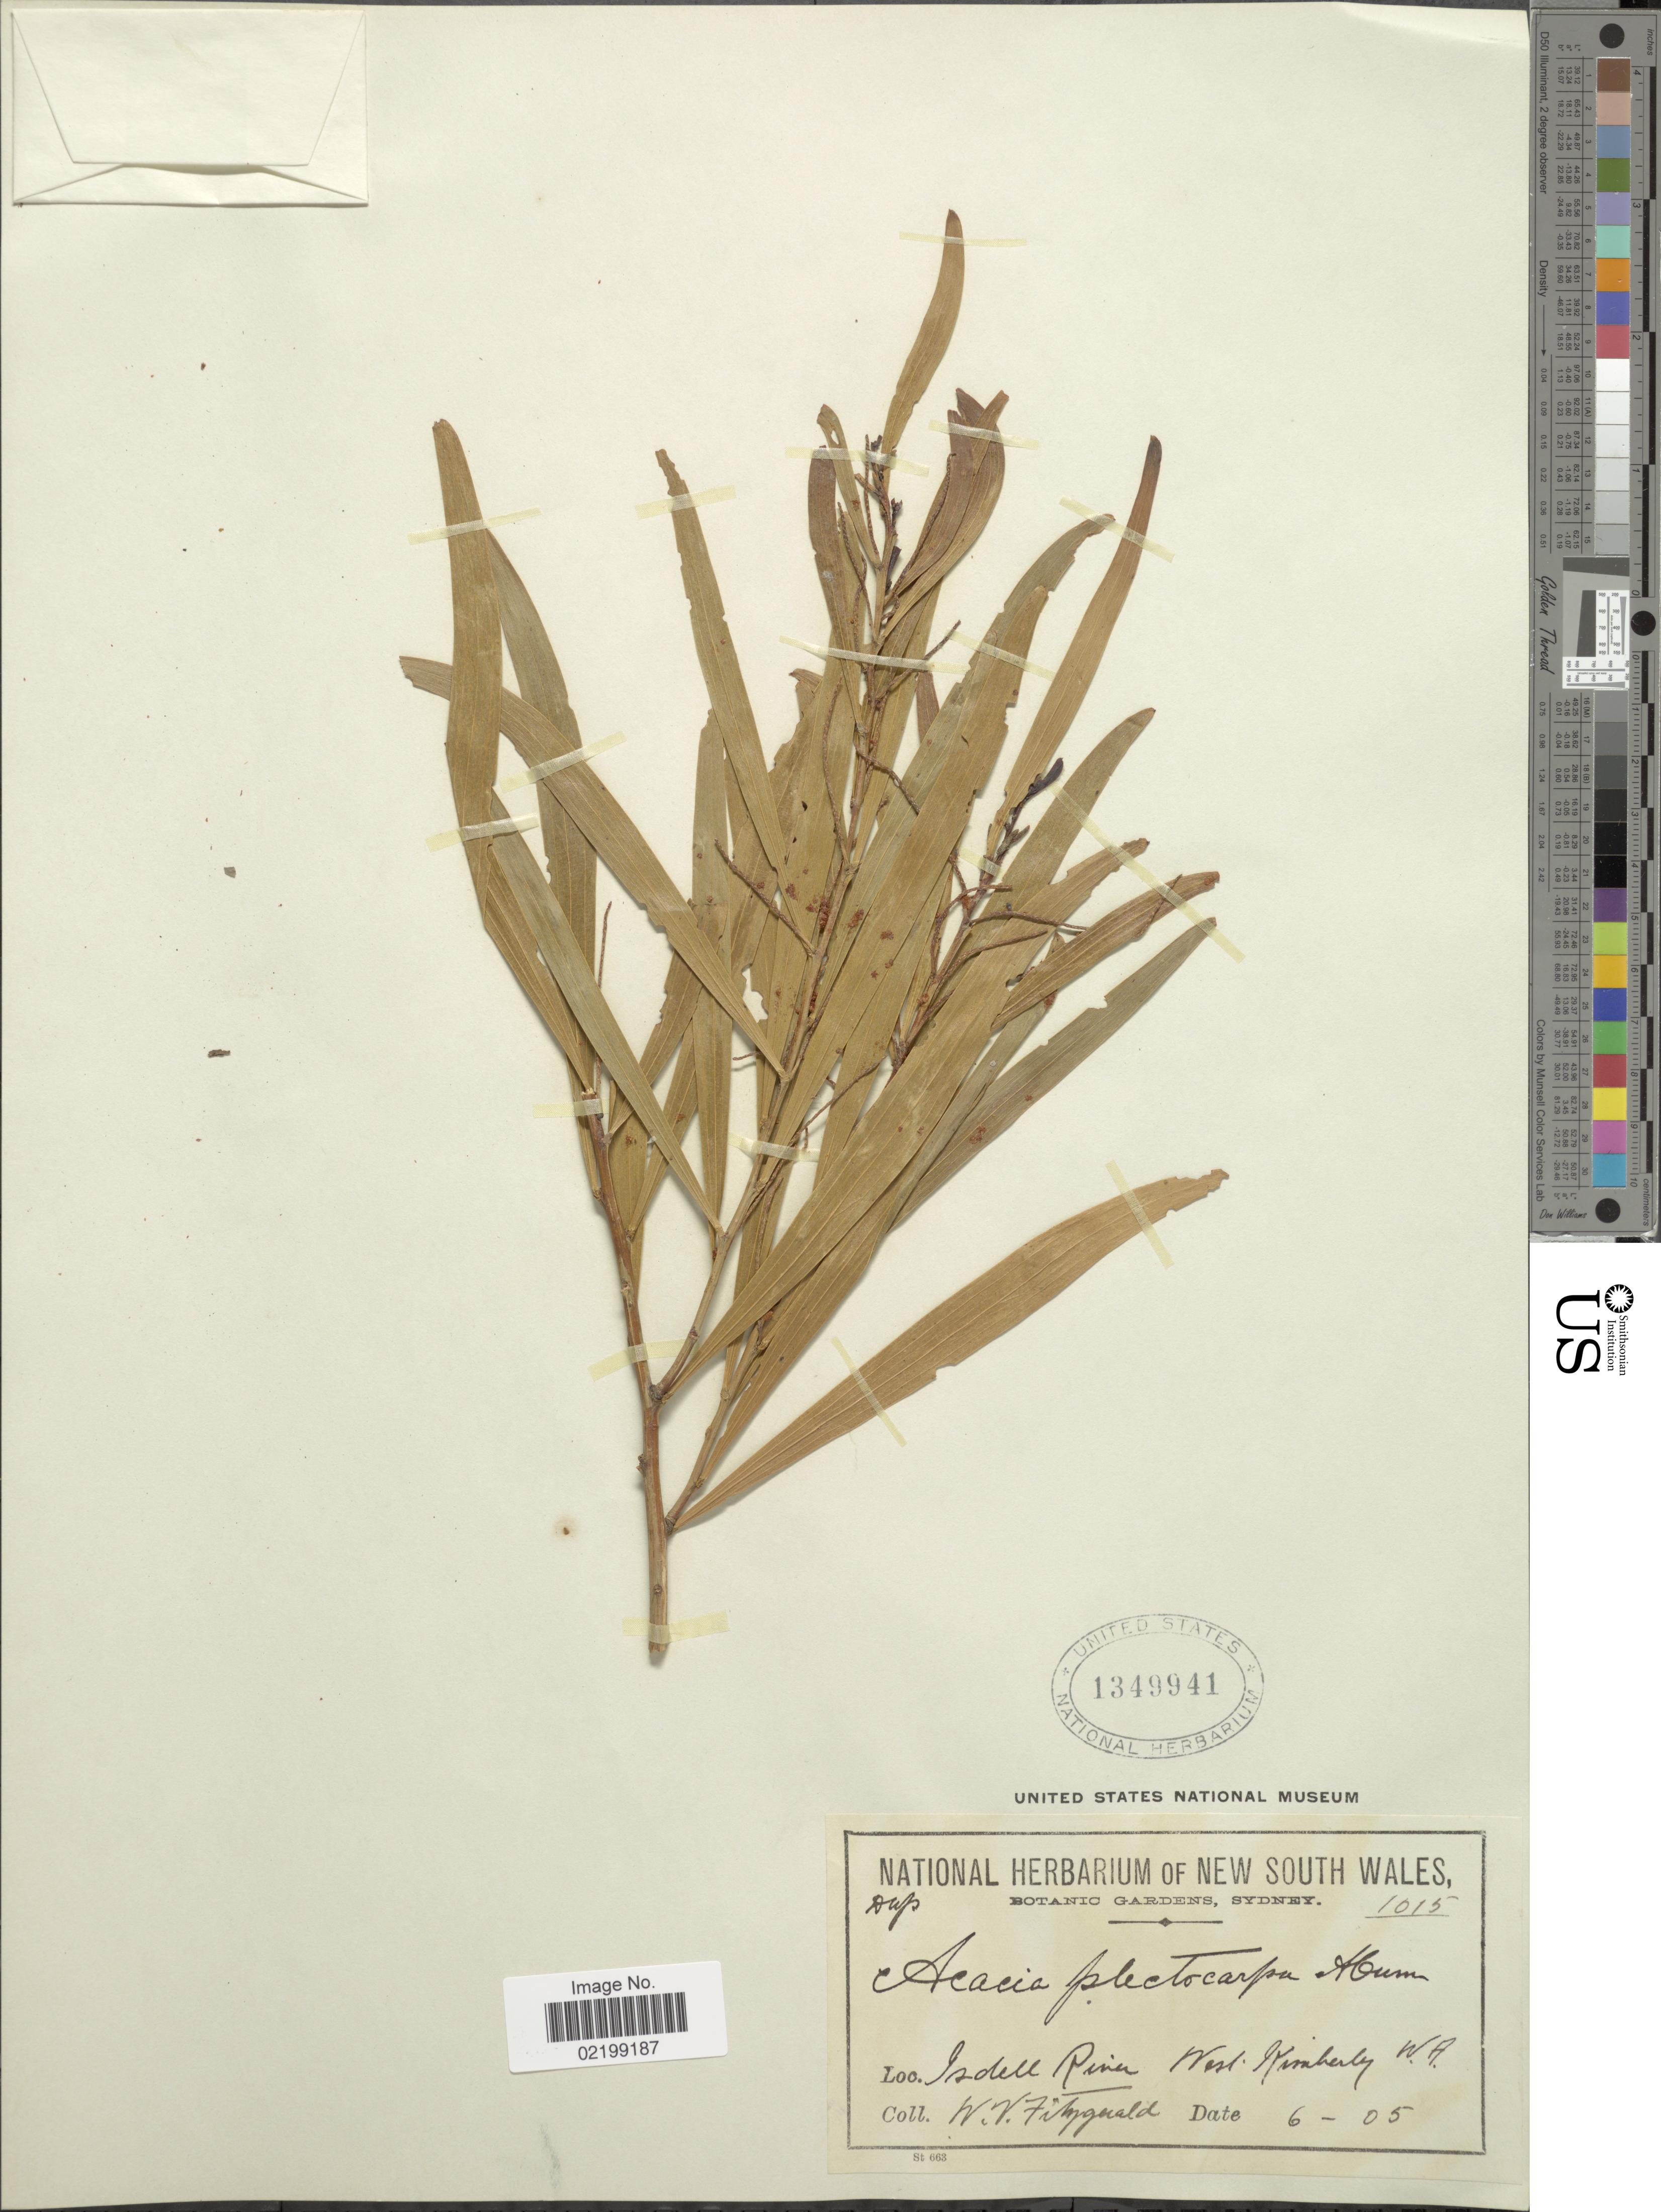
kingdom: Plantae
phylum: Tracheophyta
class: Magnoliopsida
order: Fabales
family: Fabaceae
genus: Acacia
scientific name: Acacia plectocarpa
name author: Benth.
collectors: W. Fitzgerald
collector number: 1015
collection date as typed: Transcribed d/m/y: /6/05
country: Australia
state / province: Western Australia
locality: Isdell River, West Kimberly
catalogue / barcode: US 1349941